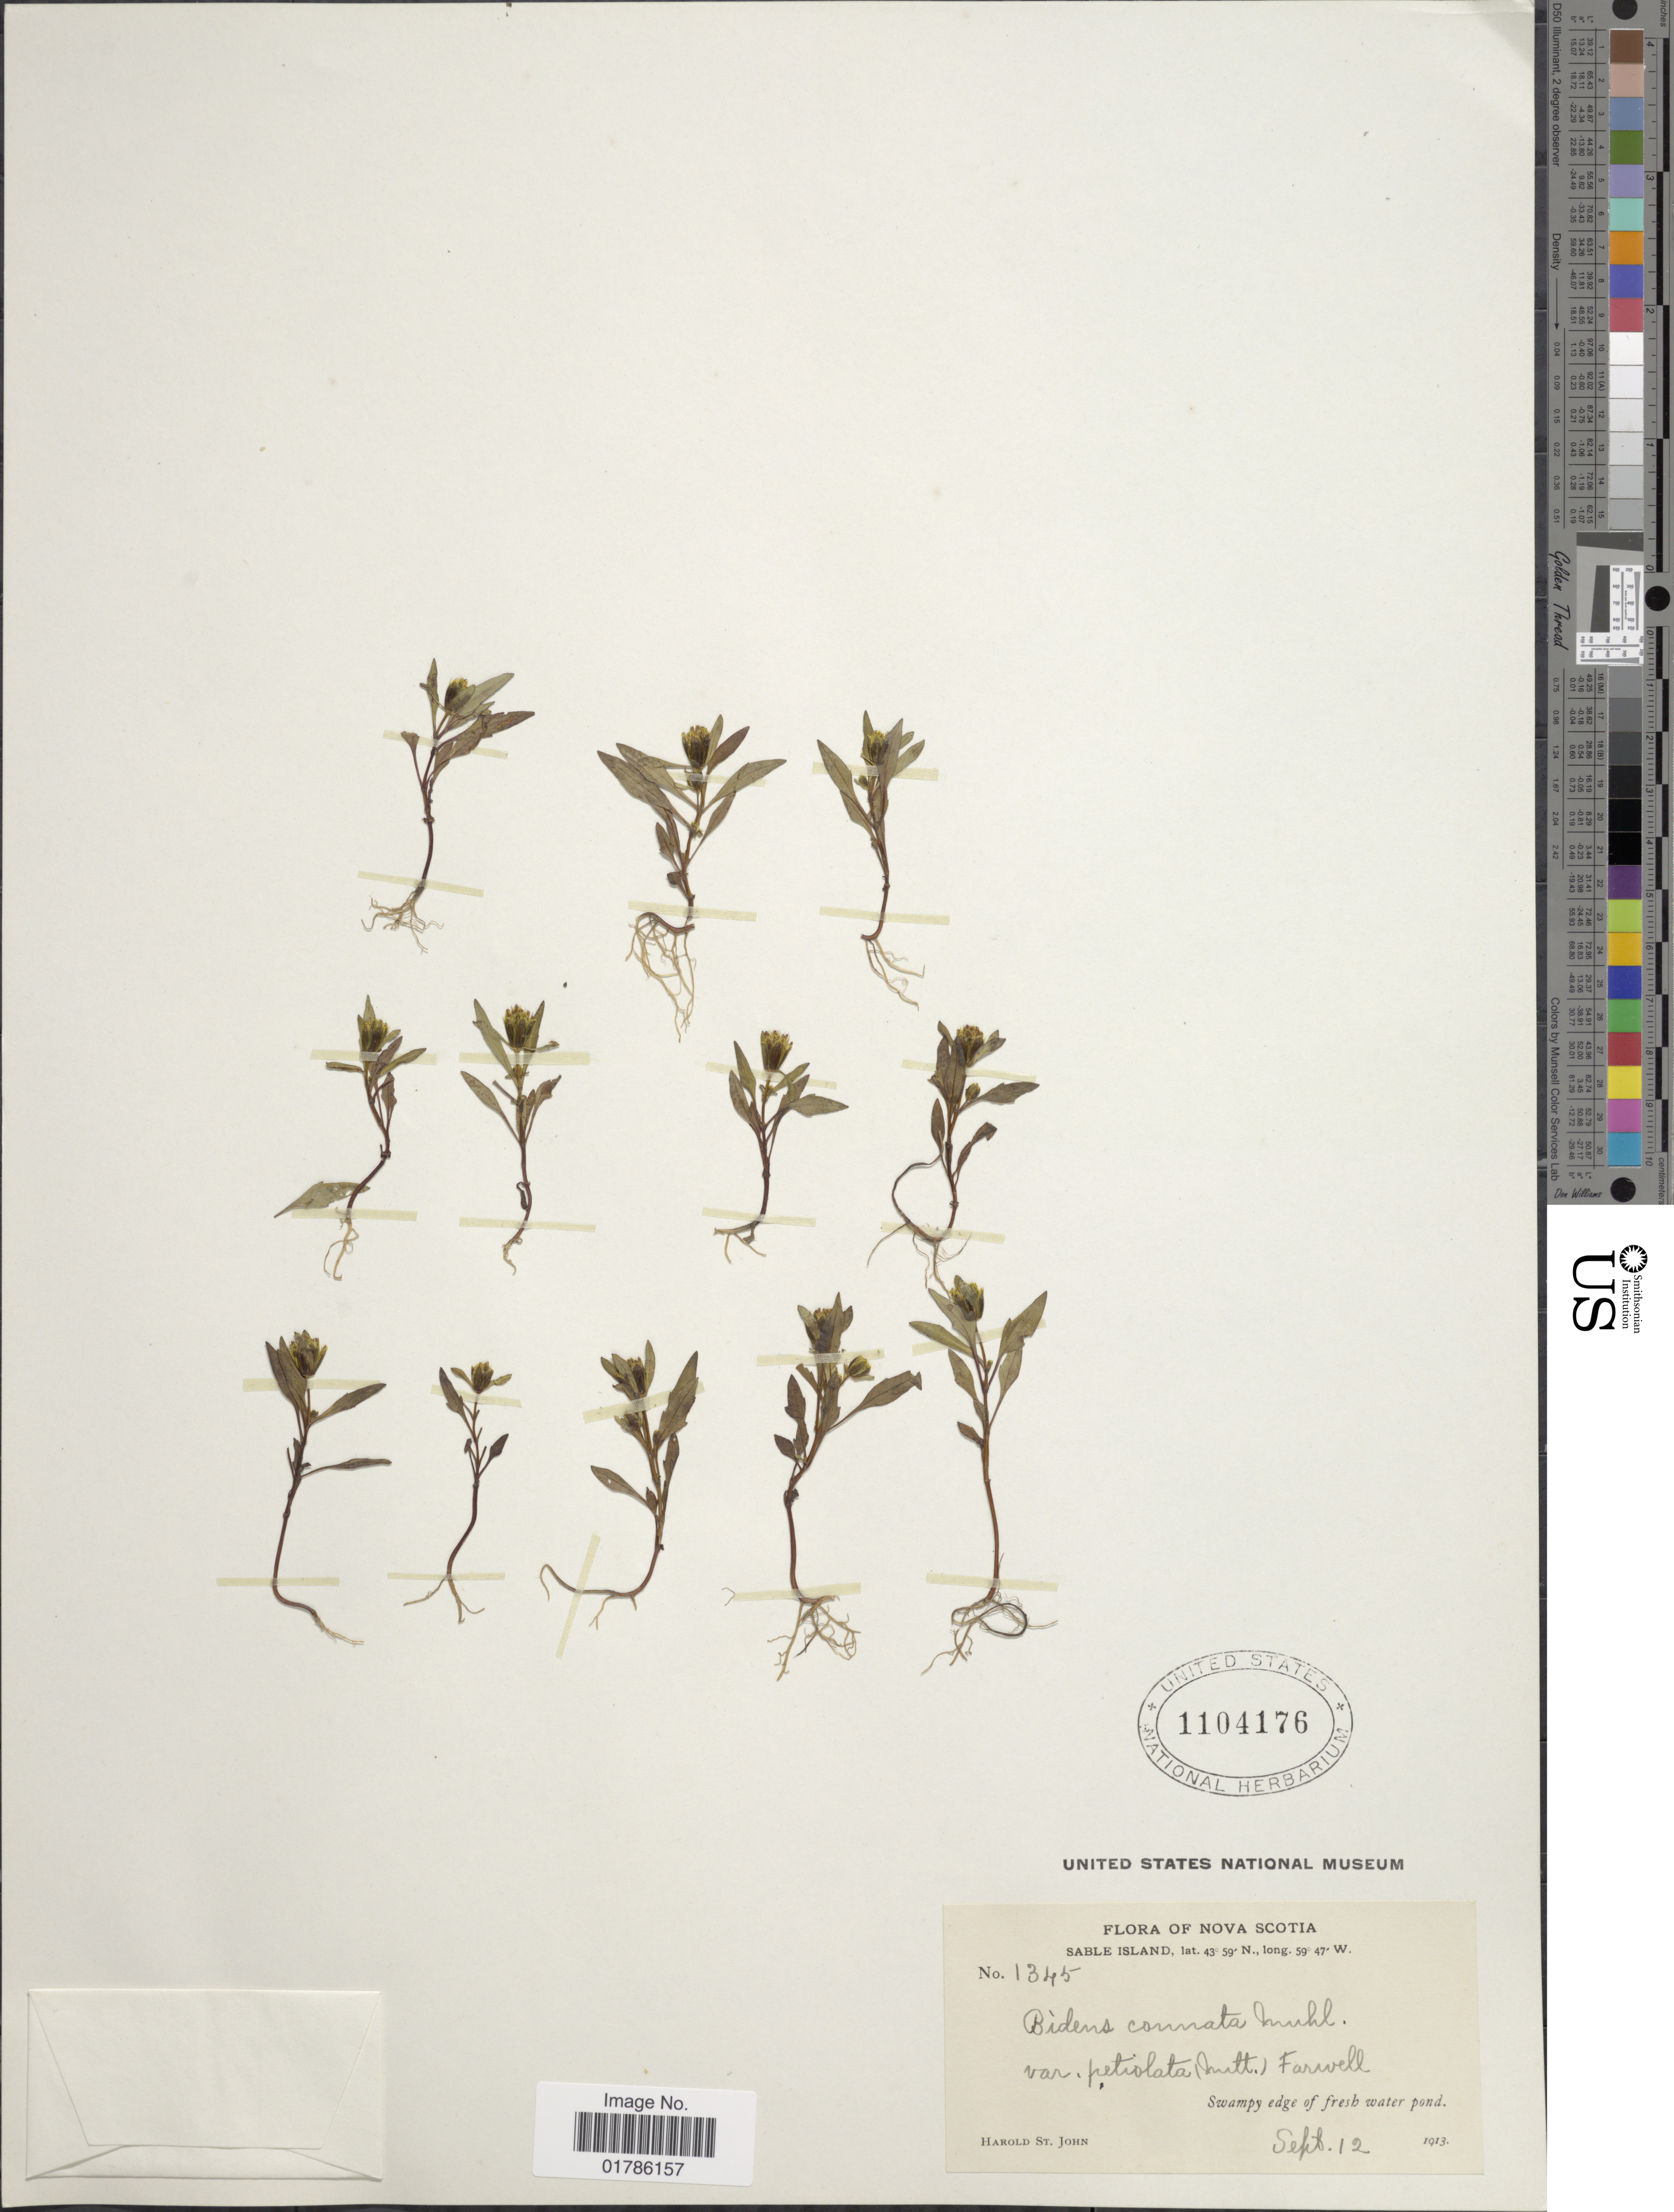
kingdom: Plantae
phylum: Tracheophyta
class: Magnoliopsida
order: Asterales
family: Asteraceae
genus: Bidens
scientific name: Bidens connata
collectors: H. St. John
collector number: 1345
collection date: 1913-09-12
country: Canada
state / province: Nova Scotia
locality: Sable Island, swampy edge of fresh water pond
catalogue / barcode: US 1104176